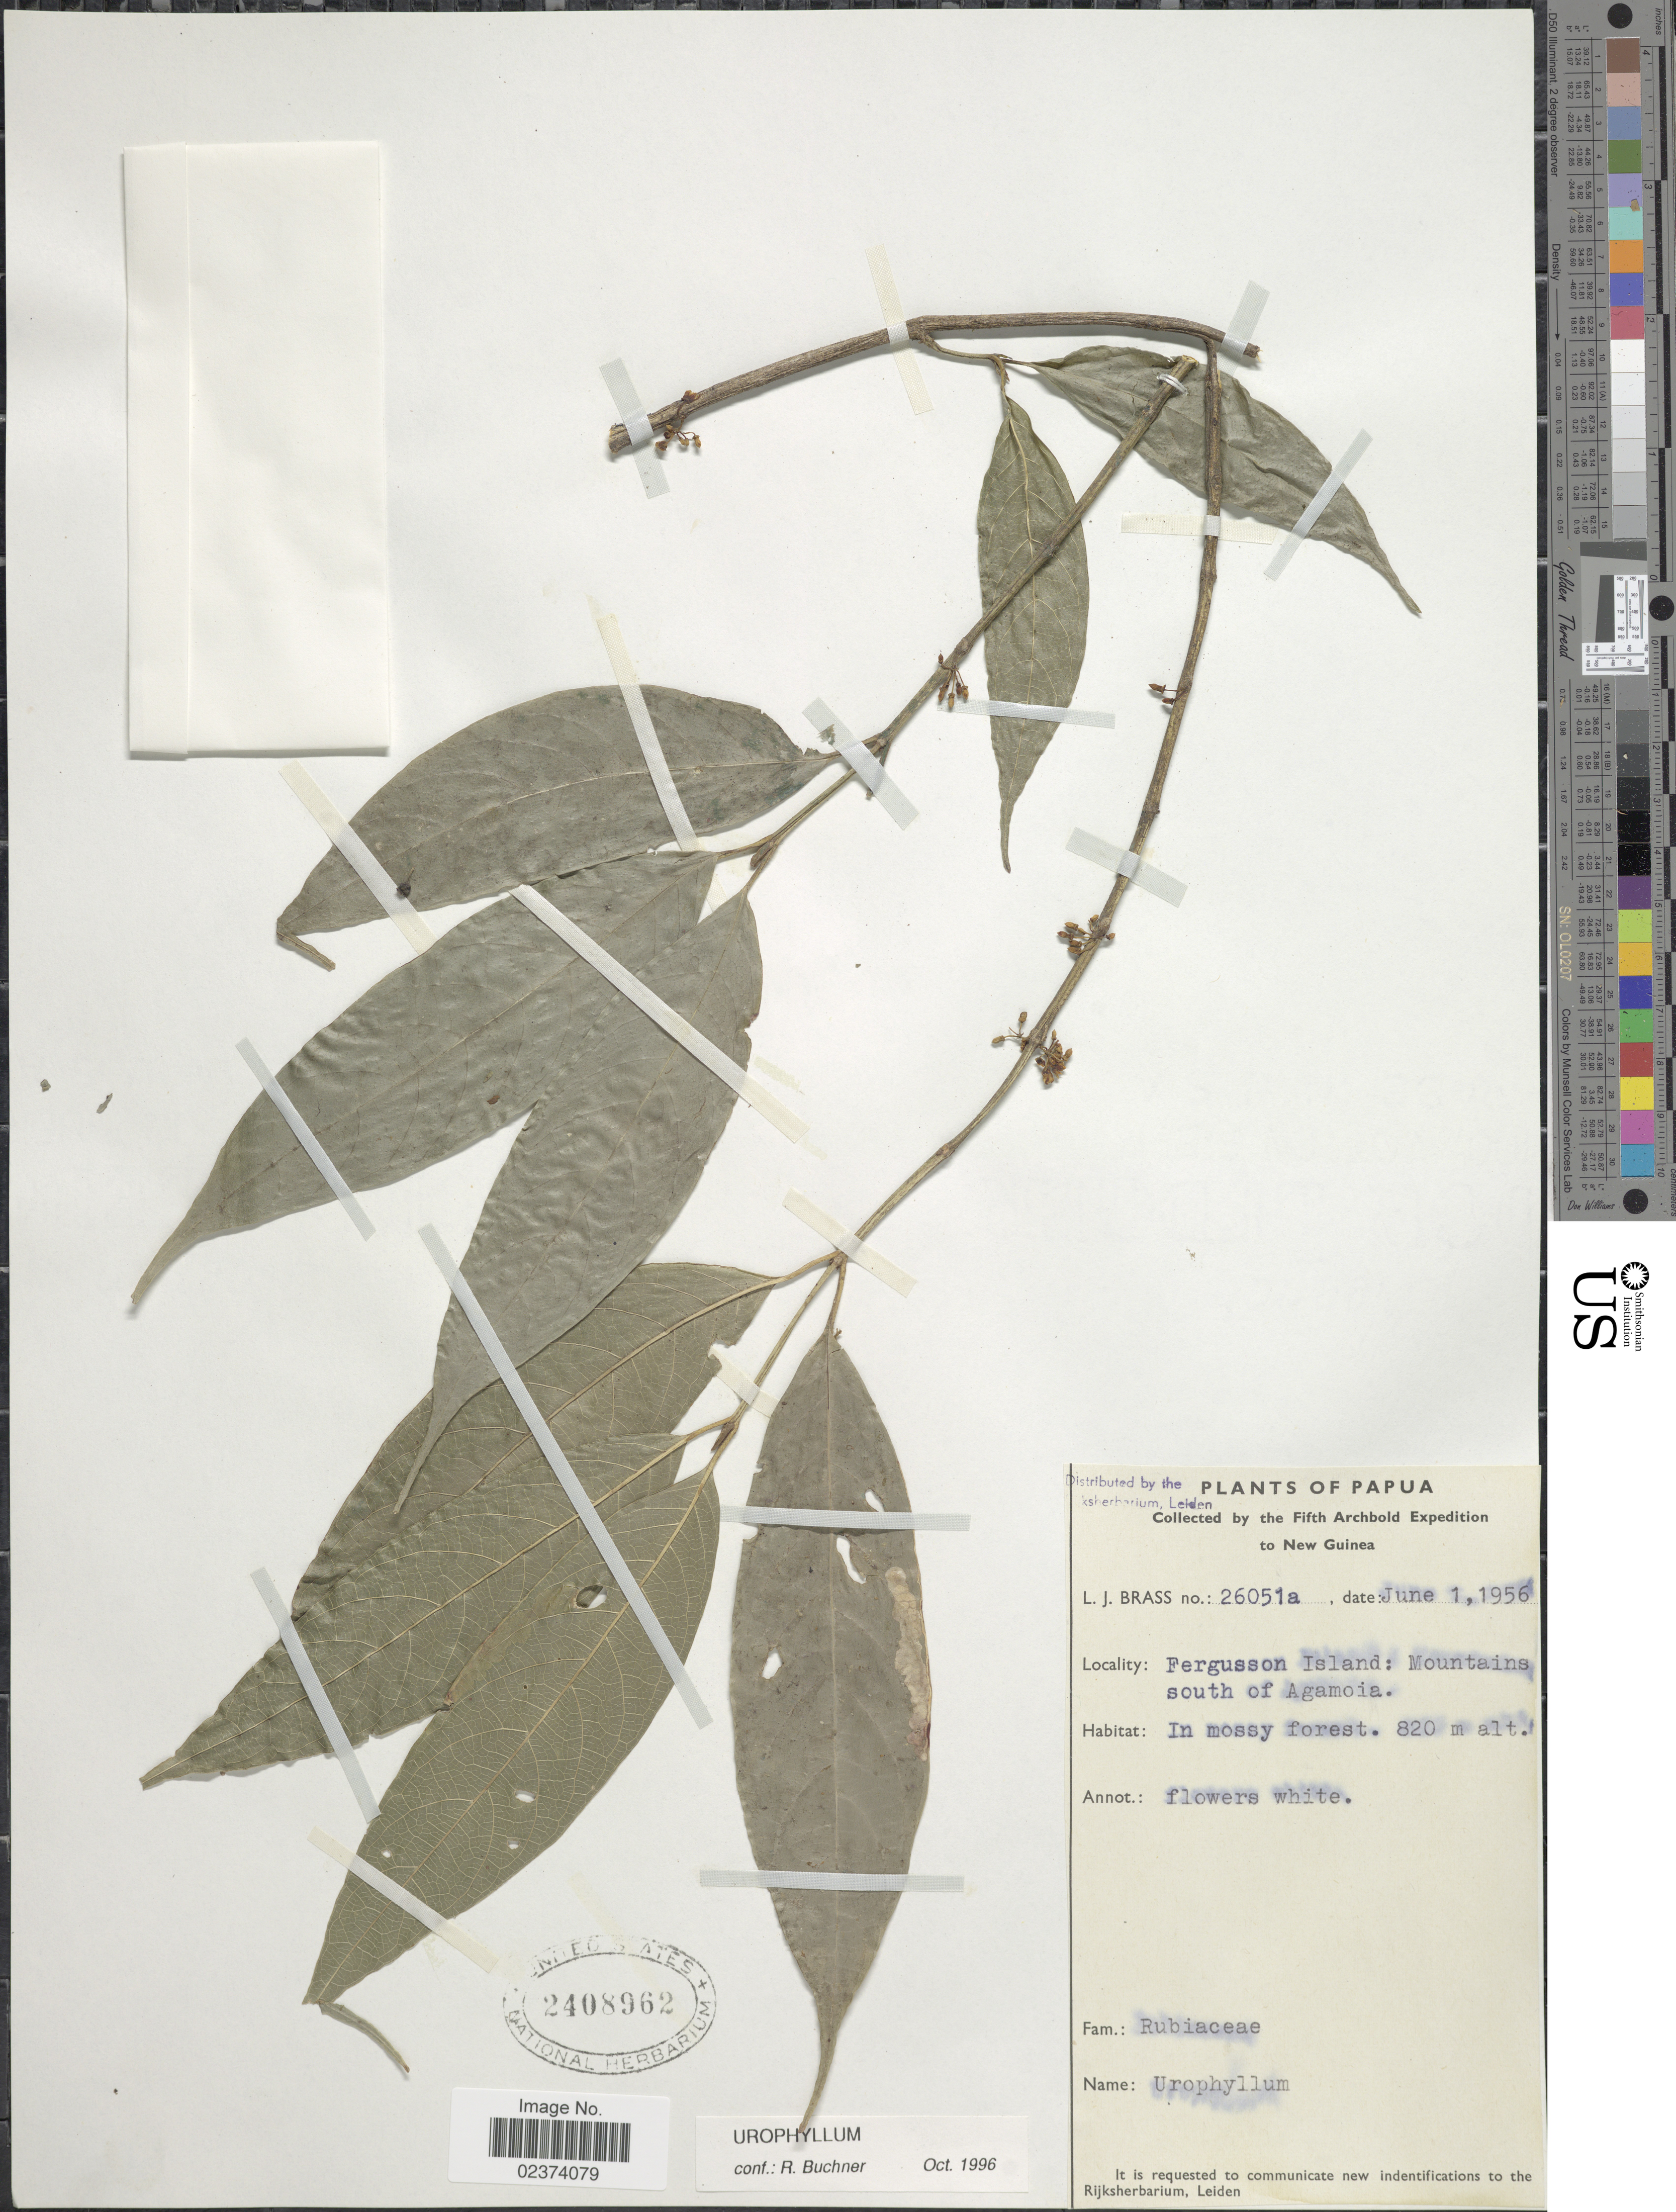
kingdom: Plantae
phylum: Tracheophyta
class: Magnoliopsida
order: Gentianales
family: Rubiaceae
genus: Urophyllum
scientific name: Urophyllum sp.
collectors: L. J. Brass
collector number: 26051a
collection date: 1956-06-01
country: Papua New Guinea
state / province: Milne Bay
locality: Papua, New Guinea, Fergusson Island: Mountains south of Agamoia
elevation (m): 820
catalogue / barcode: US 2408962